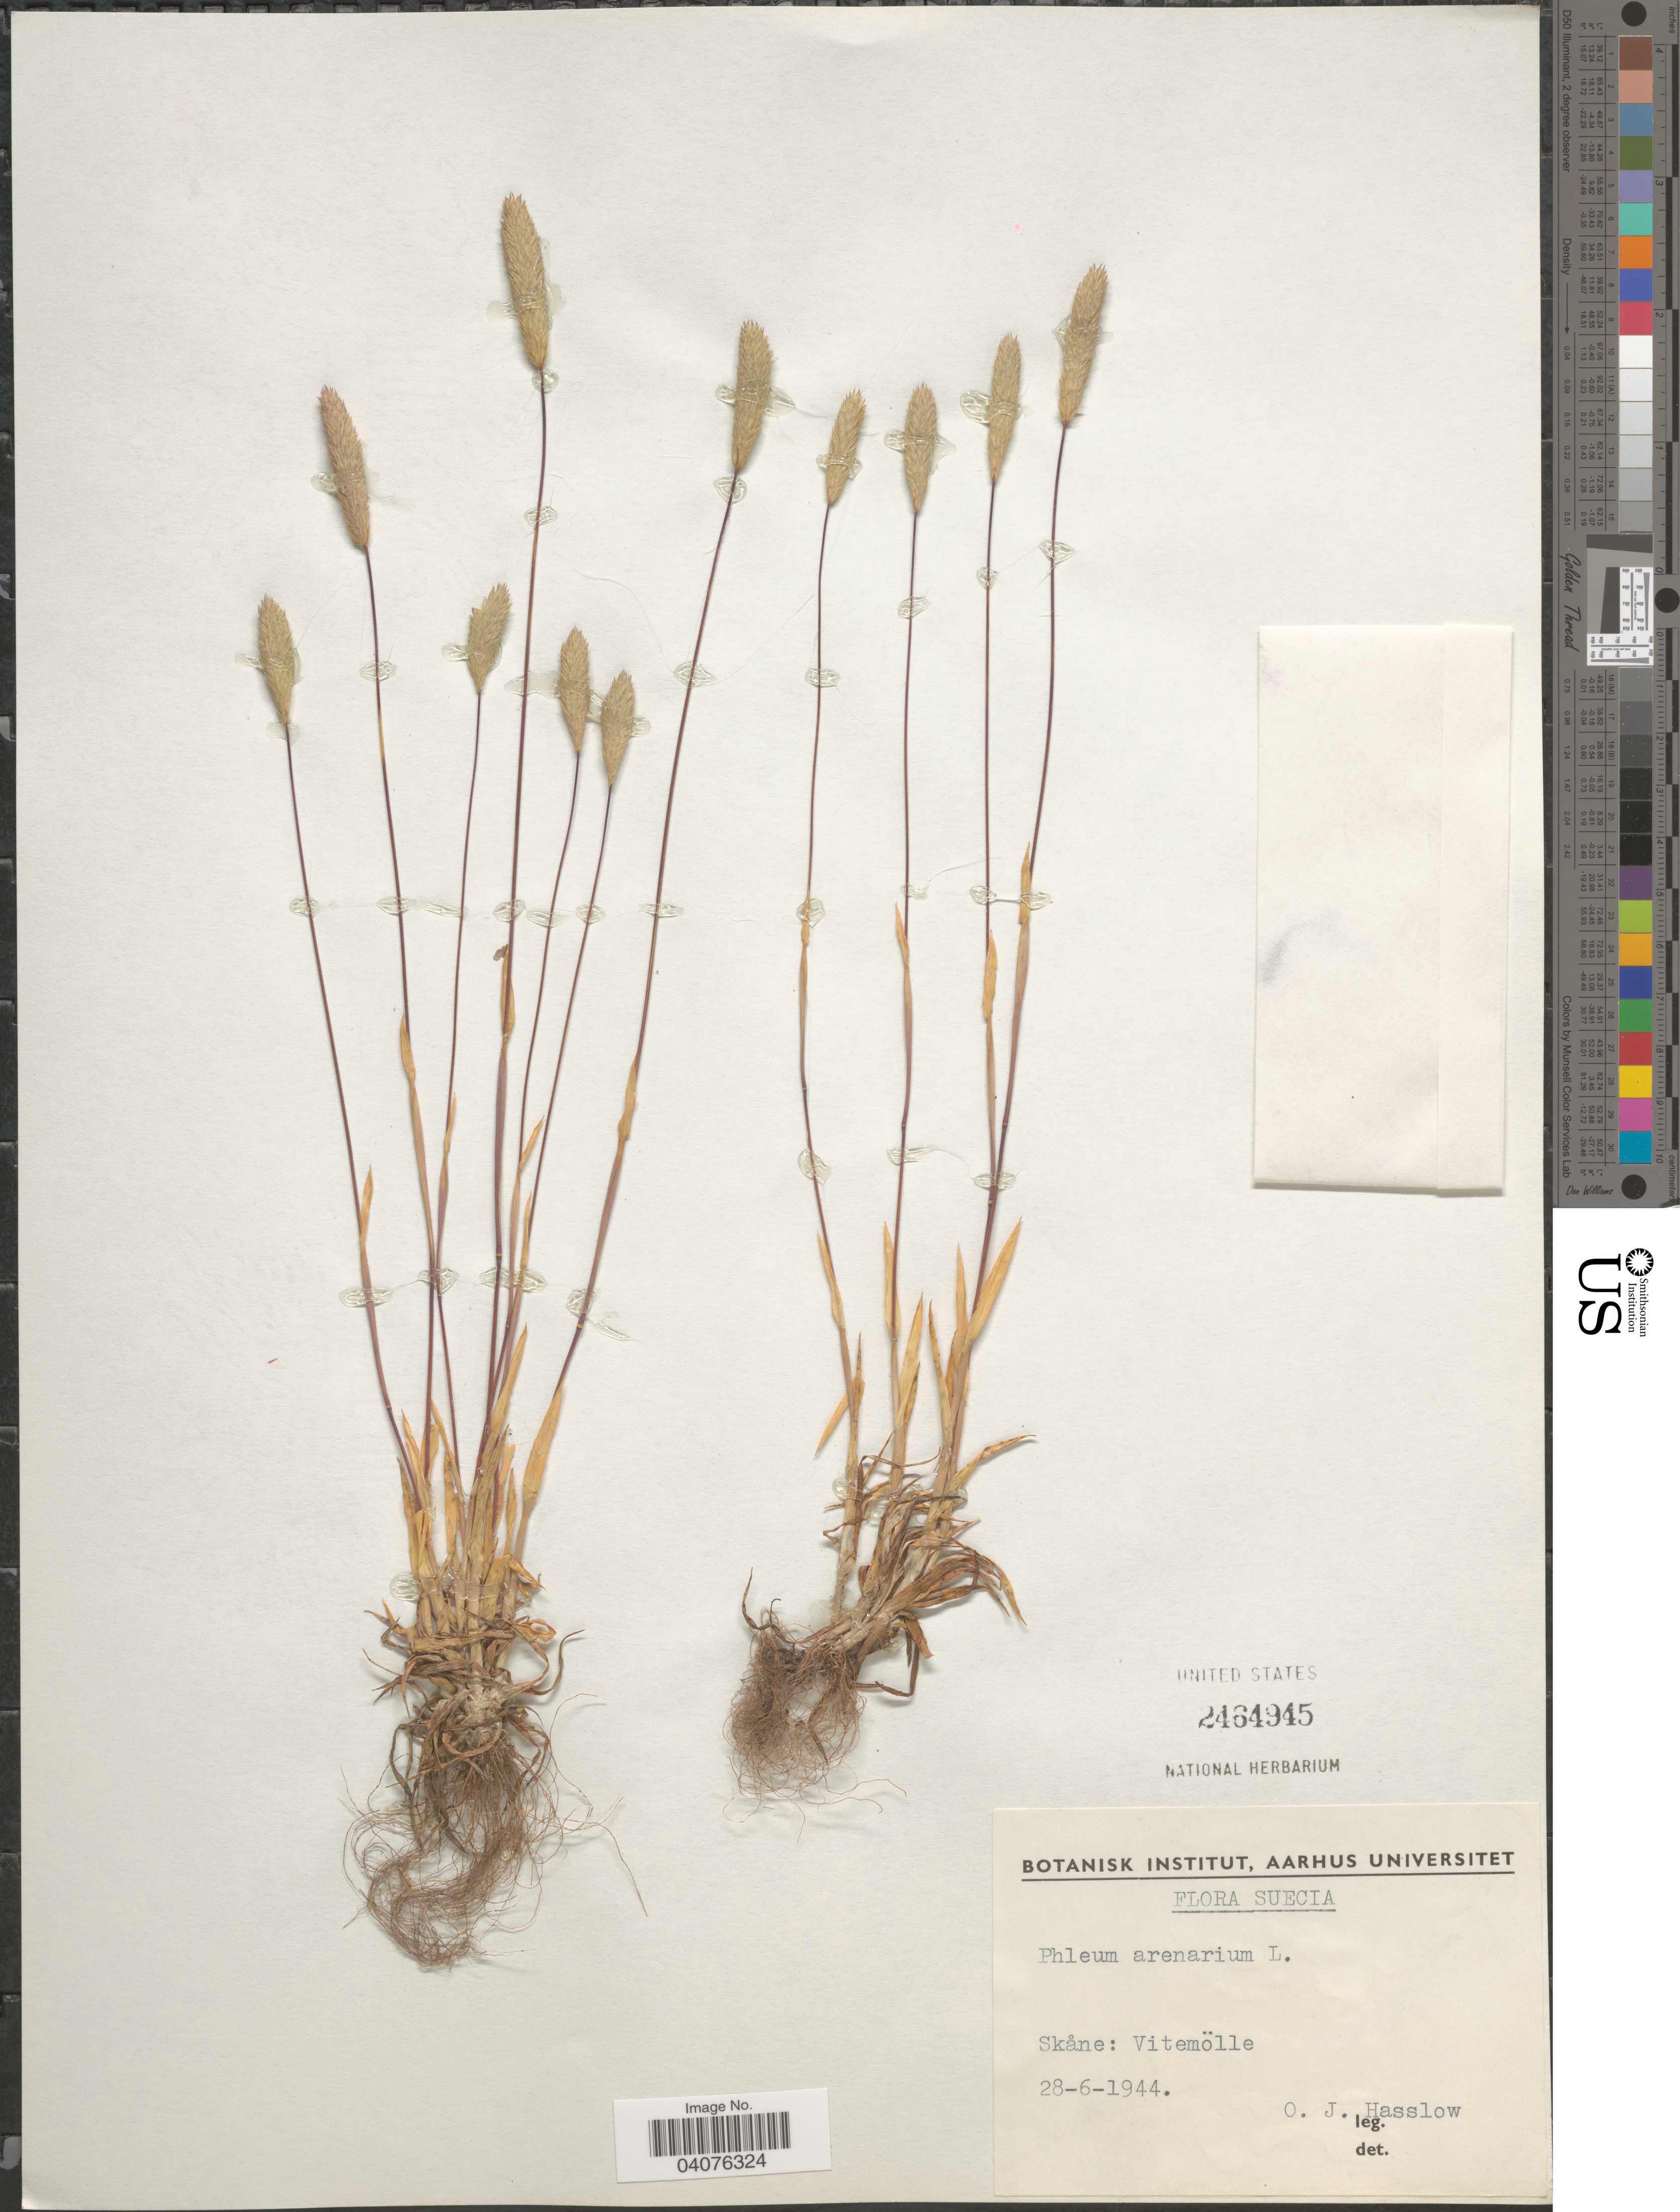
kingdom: Plantae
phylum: Tracheophyta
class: Liliopsida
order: Poales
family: Poaceae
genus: Phleum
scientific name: Phleum arenarium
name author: L.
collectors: O. Hasslow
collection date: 1944-06-28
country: Sweden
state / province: Skåne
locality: Suecia. Vitemölle.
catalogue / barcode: US 2464945